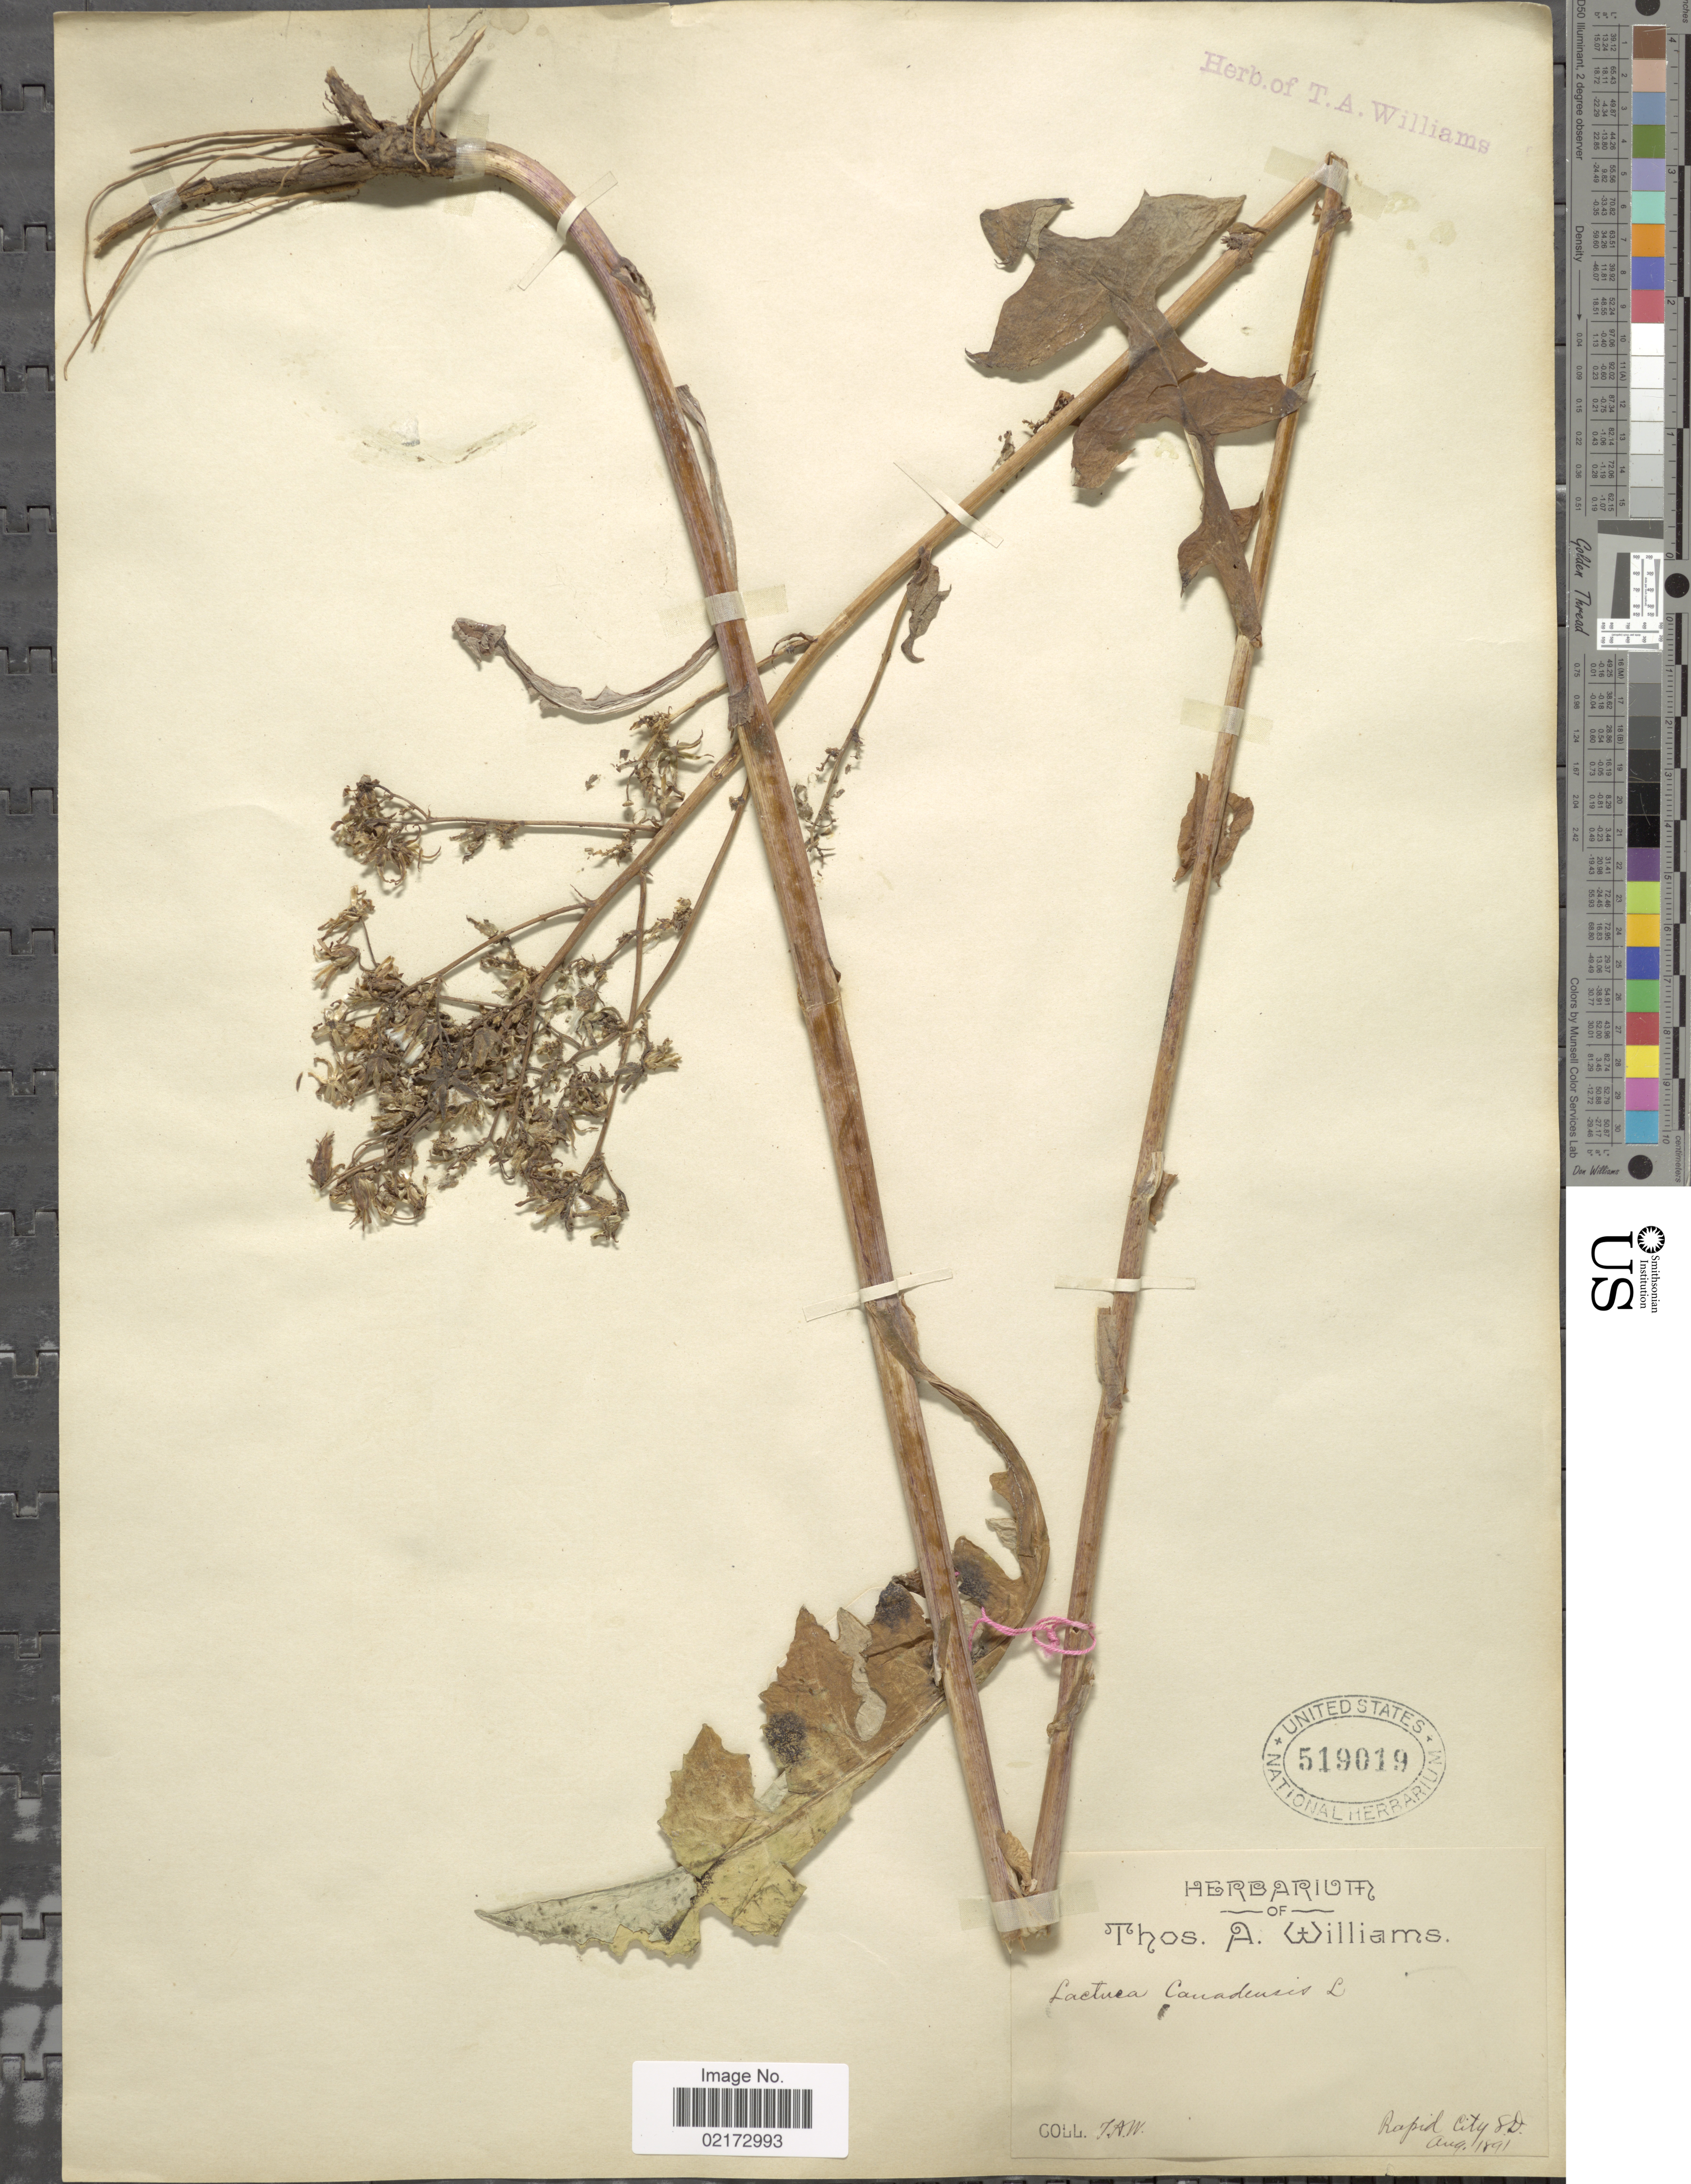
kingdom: Plantae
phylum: Tracheophyta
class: Magnoliopsida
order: Asterales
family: Asteraceae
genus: Lactuca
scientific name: Lactuca canadensis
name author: L.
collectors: T. A. Williams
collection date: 1891-08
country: United States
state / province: South Dakota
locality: Rapid City, S. D.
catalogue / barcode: US 519019